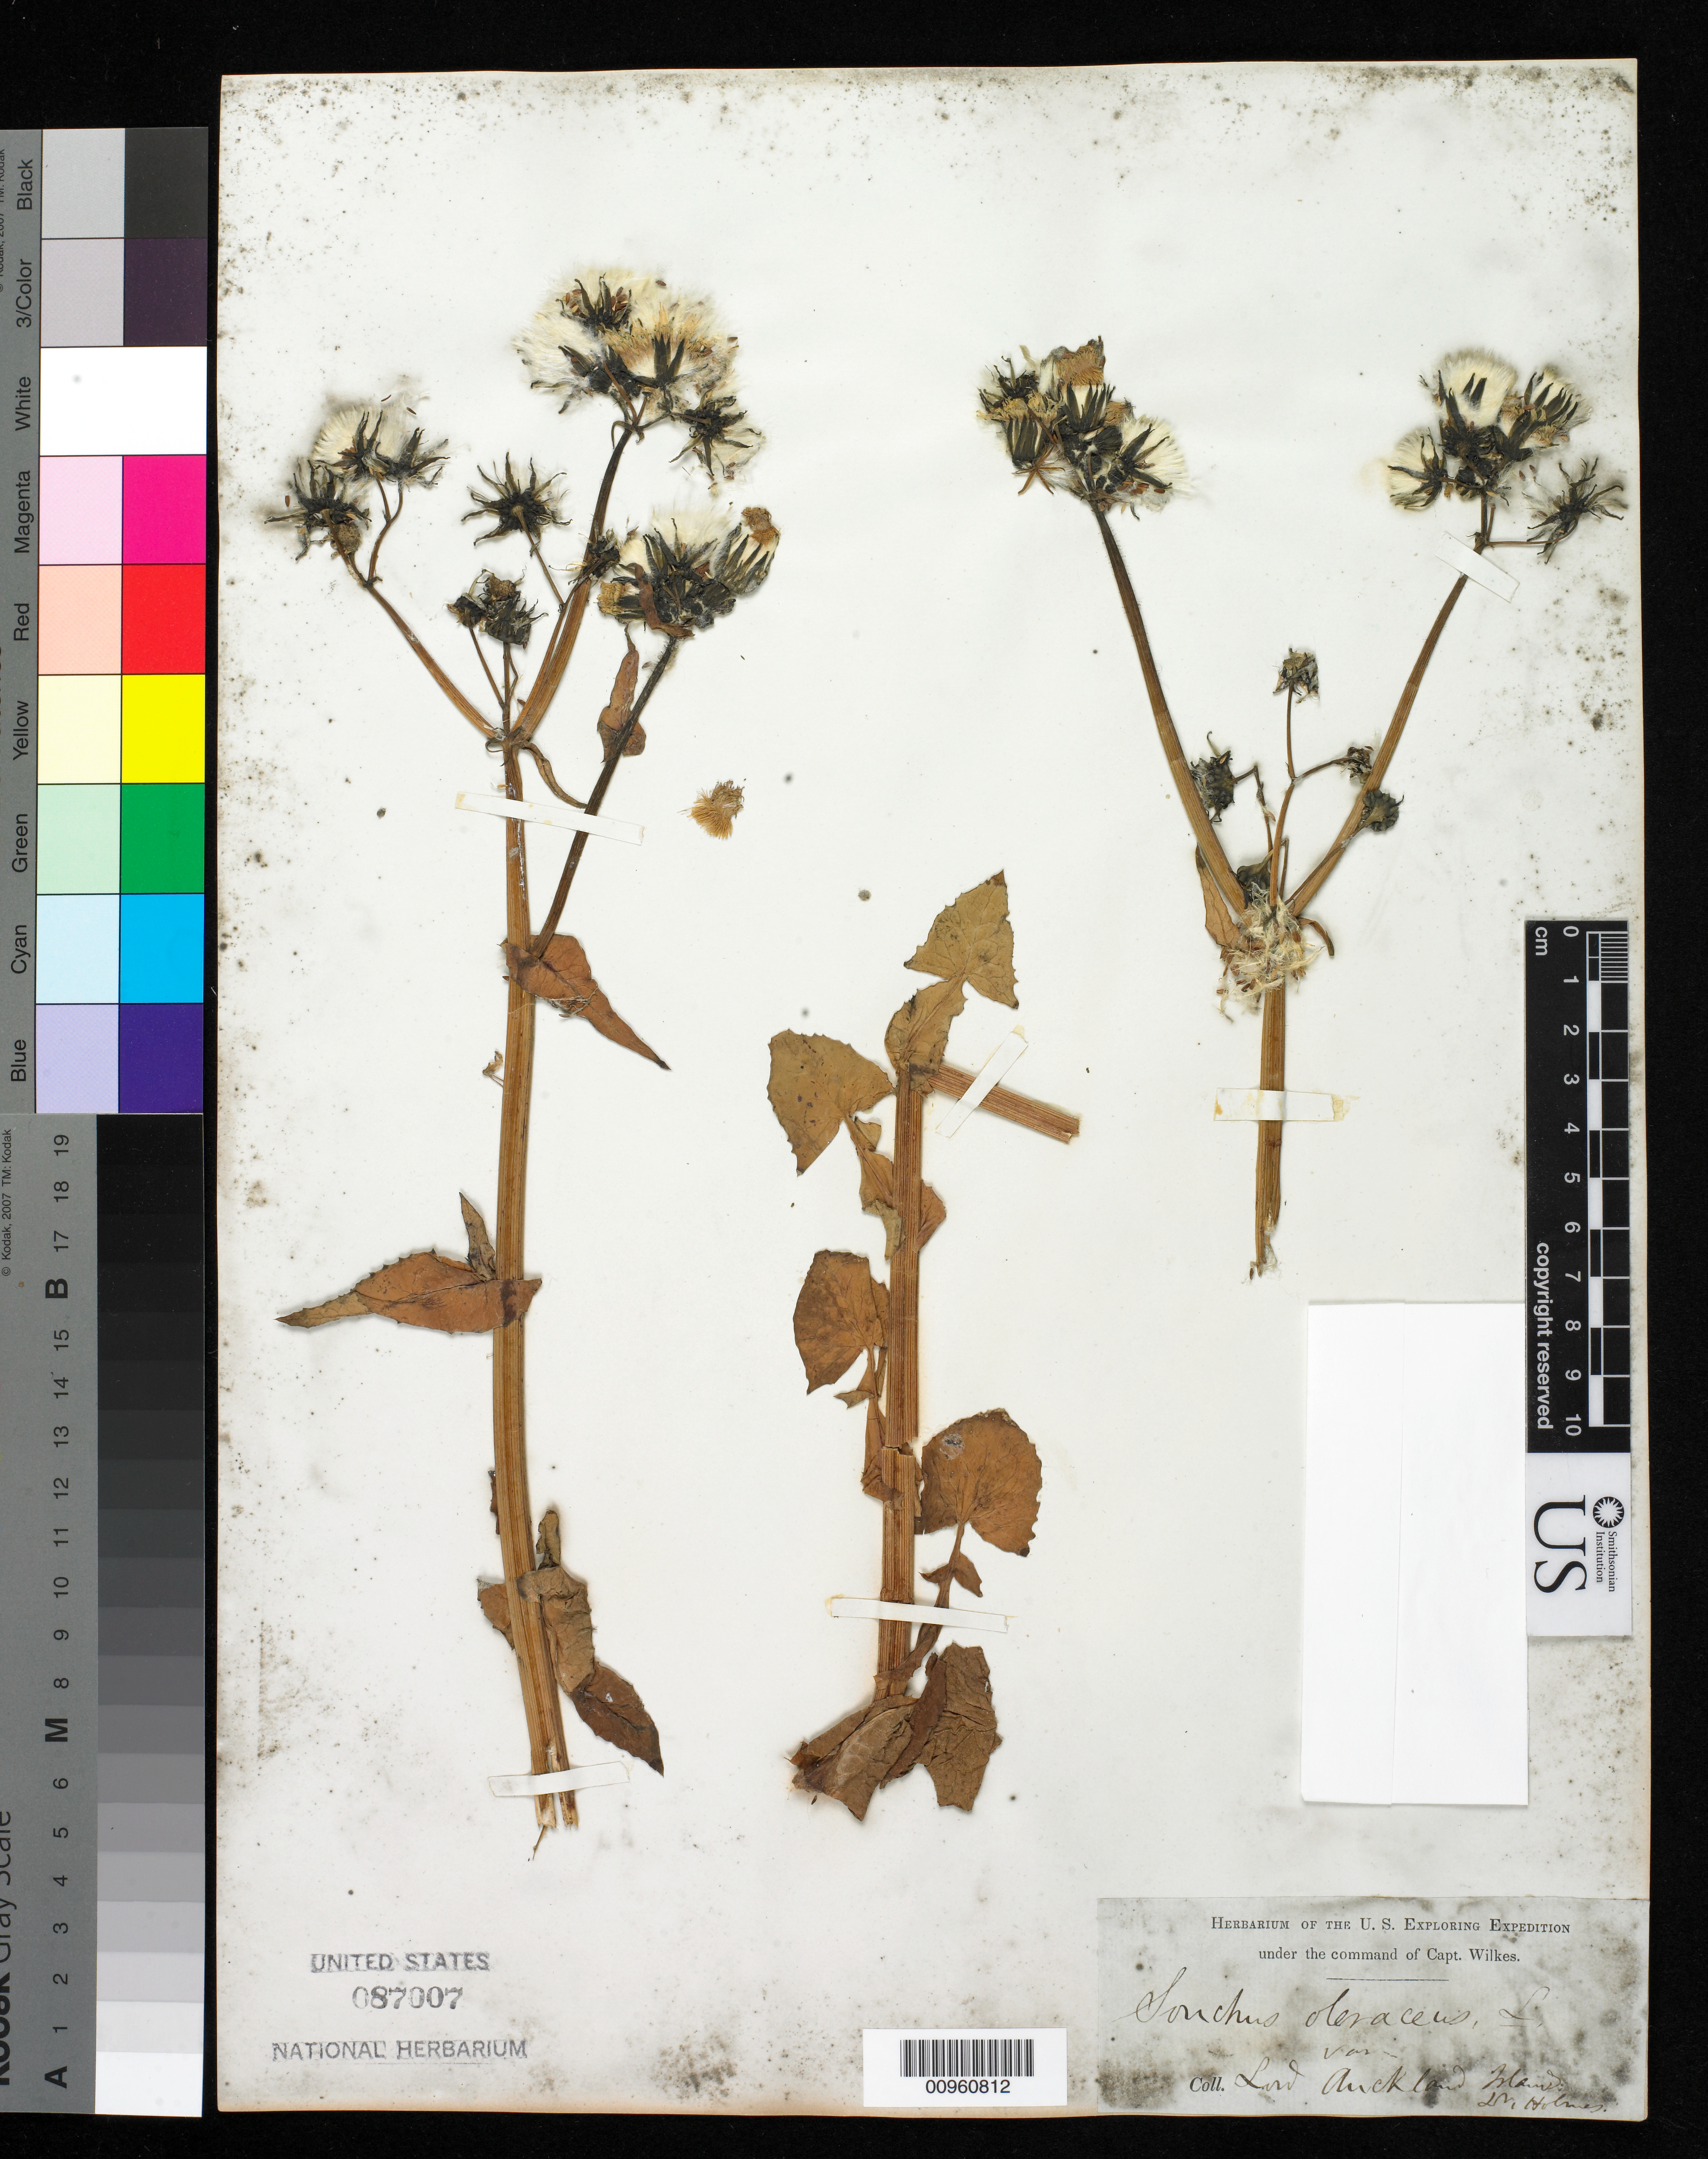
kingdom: Plantae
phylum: Tracheophyta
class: Magnoliopsida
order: Asterales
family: Asteraceae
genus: Sonchus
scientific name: Sonchus oleraceus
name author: L.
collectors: Wilkes Explor. Exped.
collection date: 1838/1842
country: New Zealand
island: Auckland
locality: Lord Auckland Island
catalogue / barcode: US 87007